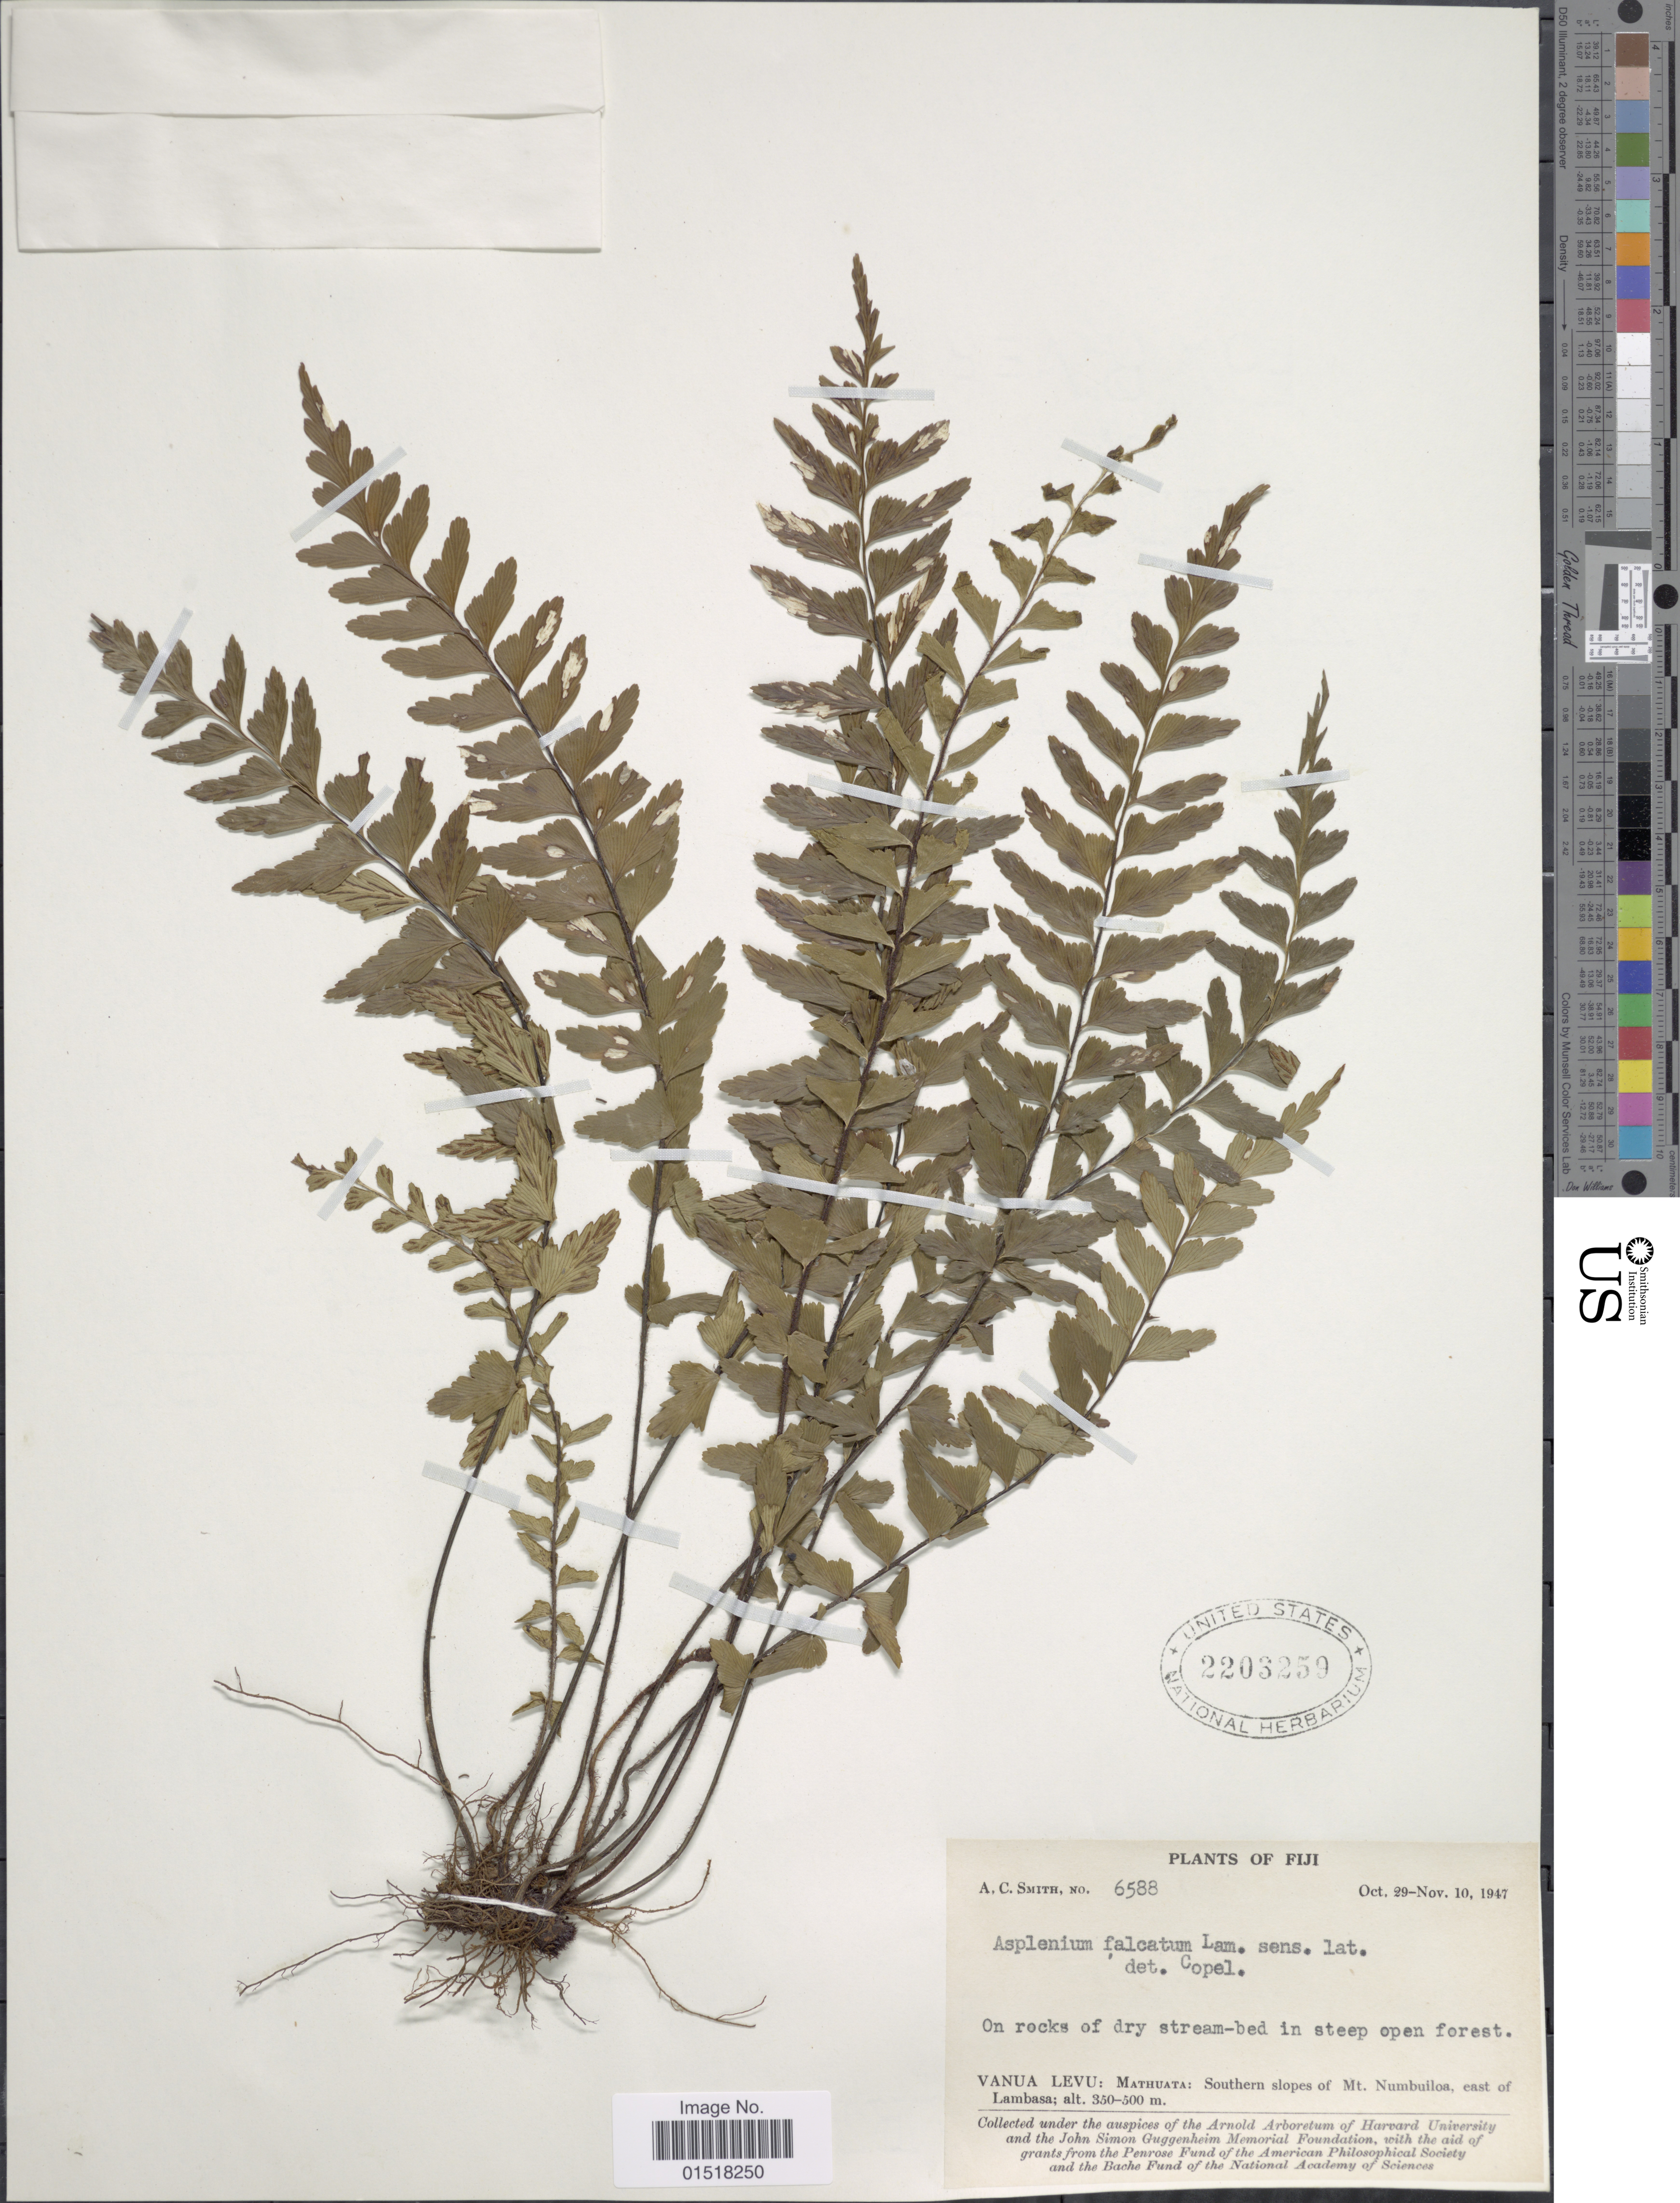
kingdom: Plantae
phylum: Tracheophyta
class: Polypodiopsida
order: Polypodiales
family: Aspleniaceae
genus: Asplenium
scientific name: Asplenium polyodon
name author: G. Forst.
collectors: A. C. Smith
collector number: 6588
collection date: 1947-10-29/1947-11-10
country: Fiji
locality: Vanua Levu: Mathuata: Southern slopes of Mt. Numbuiloa, east of Lambasa.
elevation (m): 350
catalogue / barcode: US 2203259